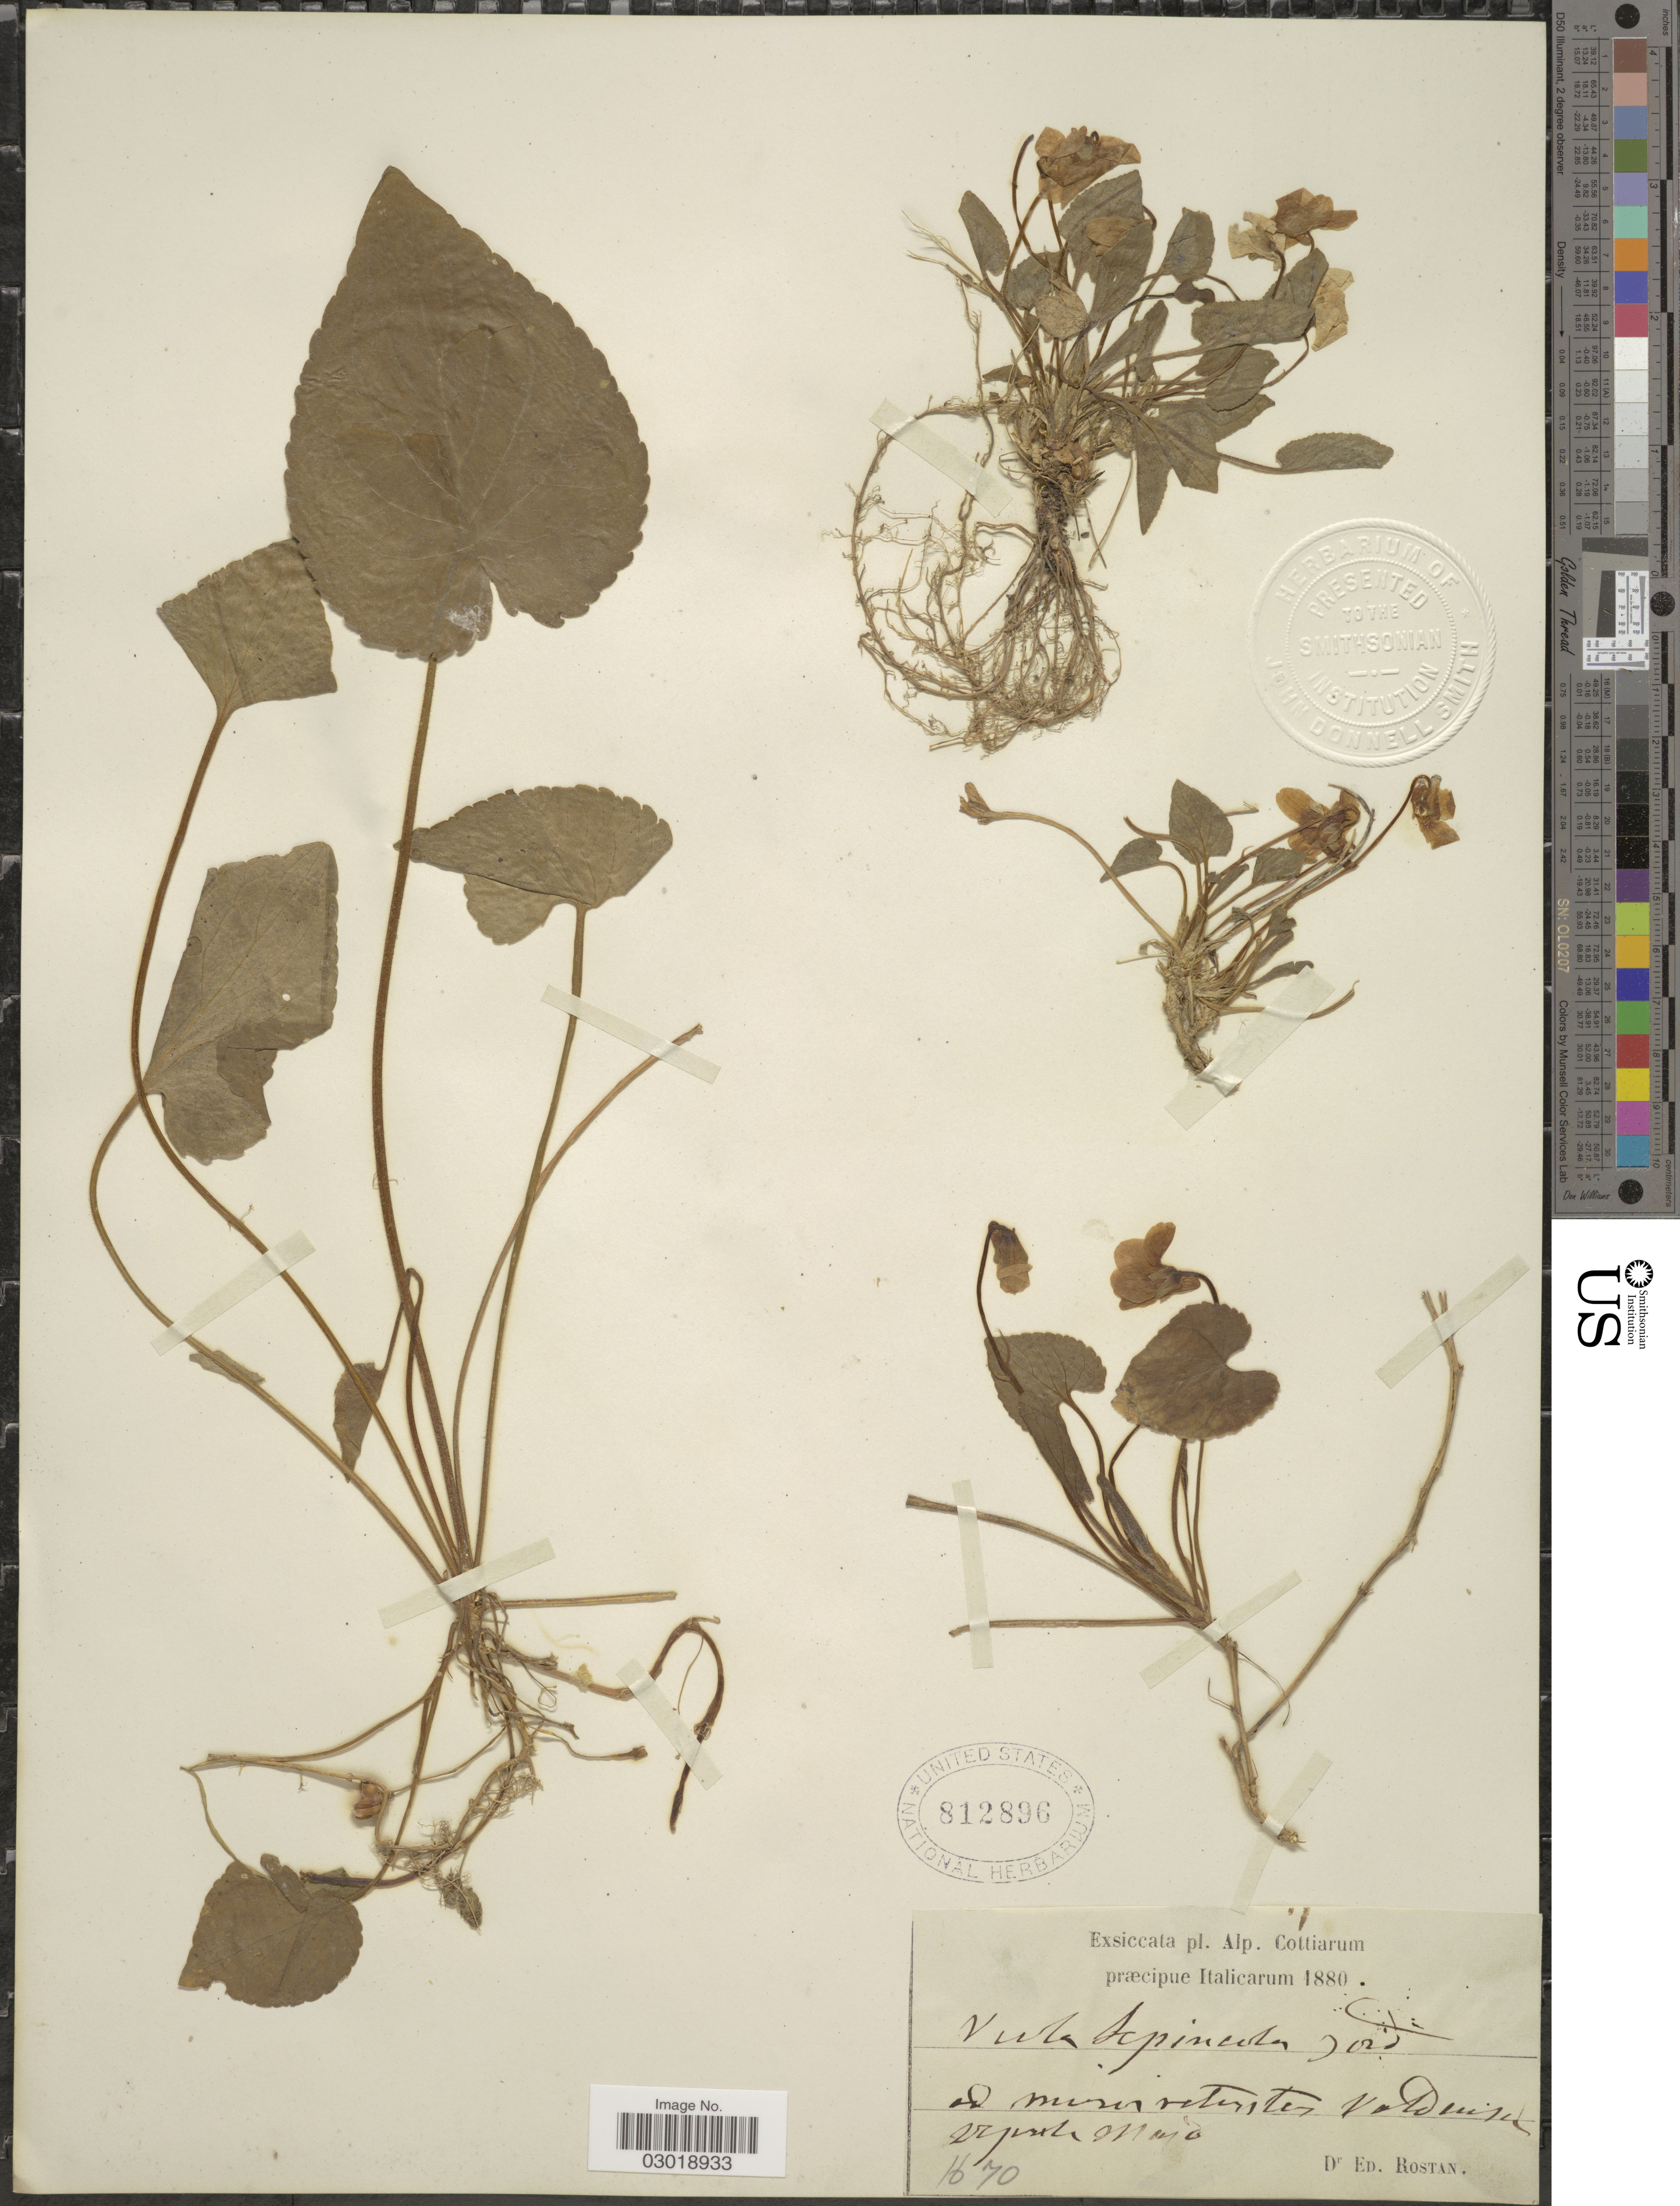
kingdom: Plantae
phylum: Tracheophyta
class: Magnoliopsida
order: Malpighiales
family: Violaceae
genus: Viola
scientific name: Viola scotophylla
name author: Jord.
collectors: E. Rostan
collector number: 1670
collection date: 1880-04/1880-05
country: Italy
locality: Alp. Cottiarum. Ad. misirreterstes Valduisu. [interpreted]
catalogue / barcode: US 812896